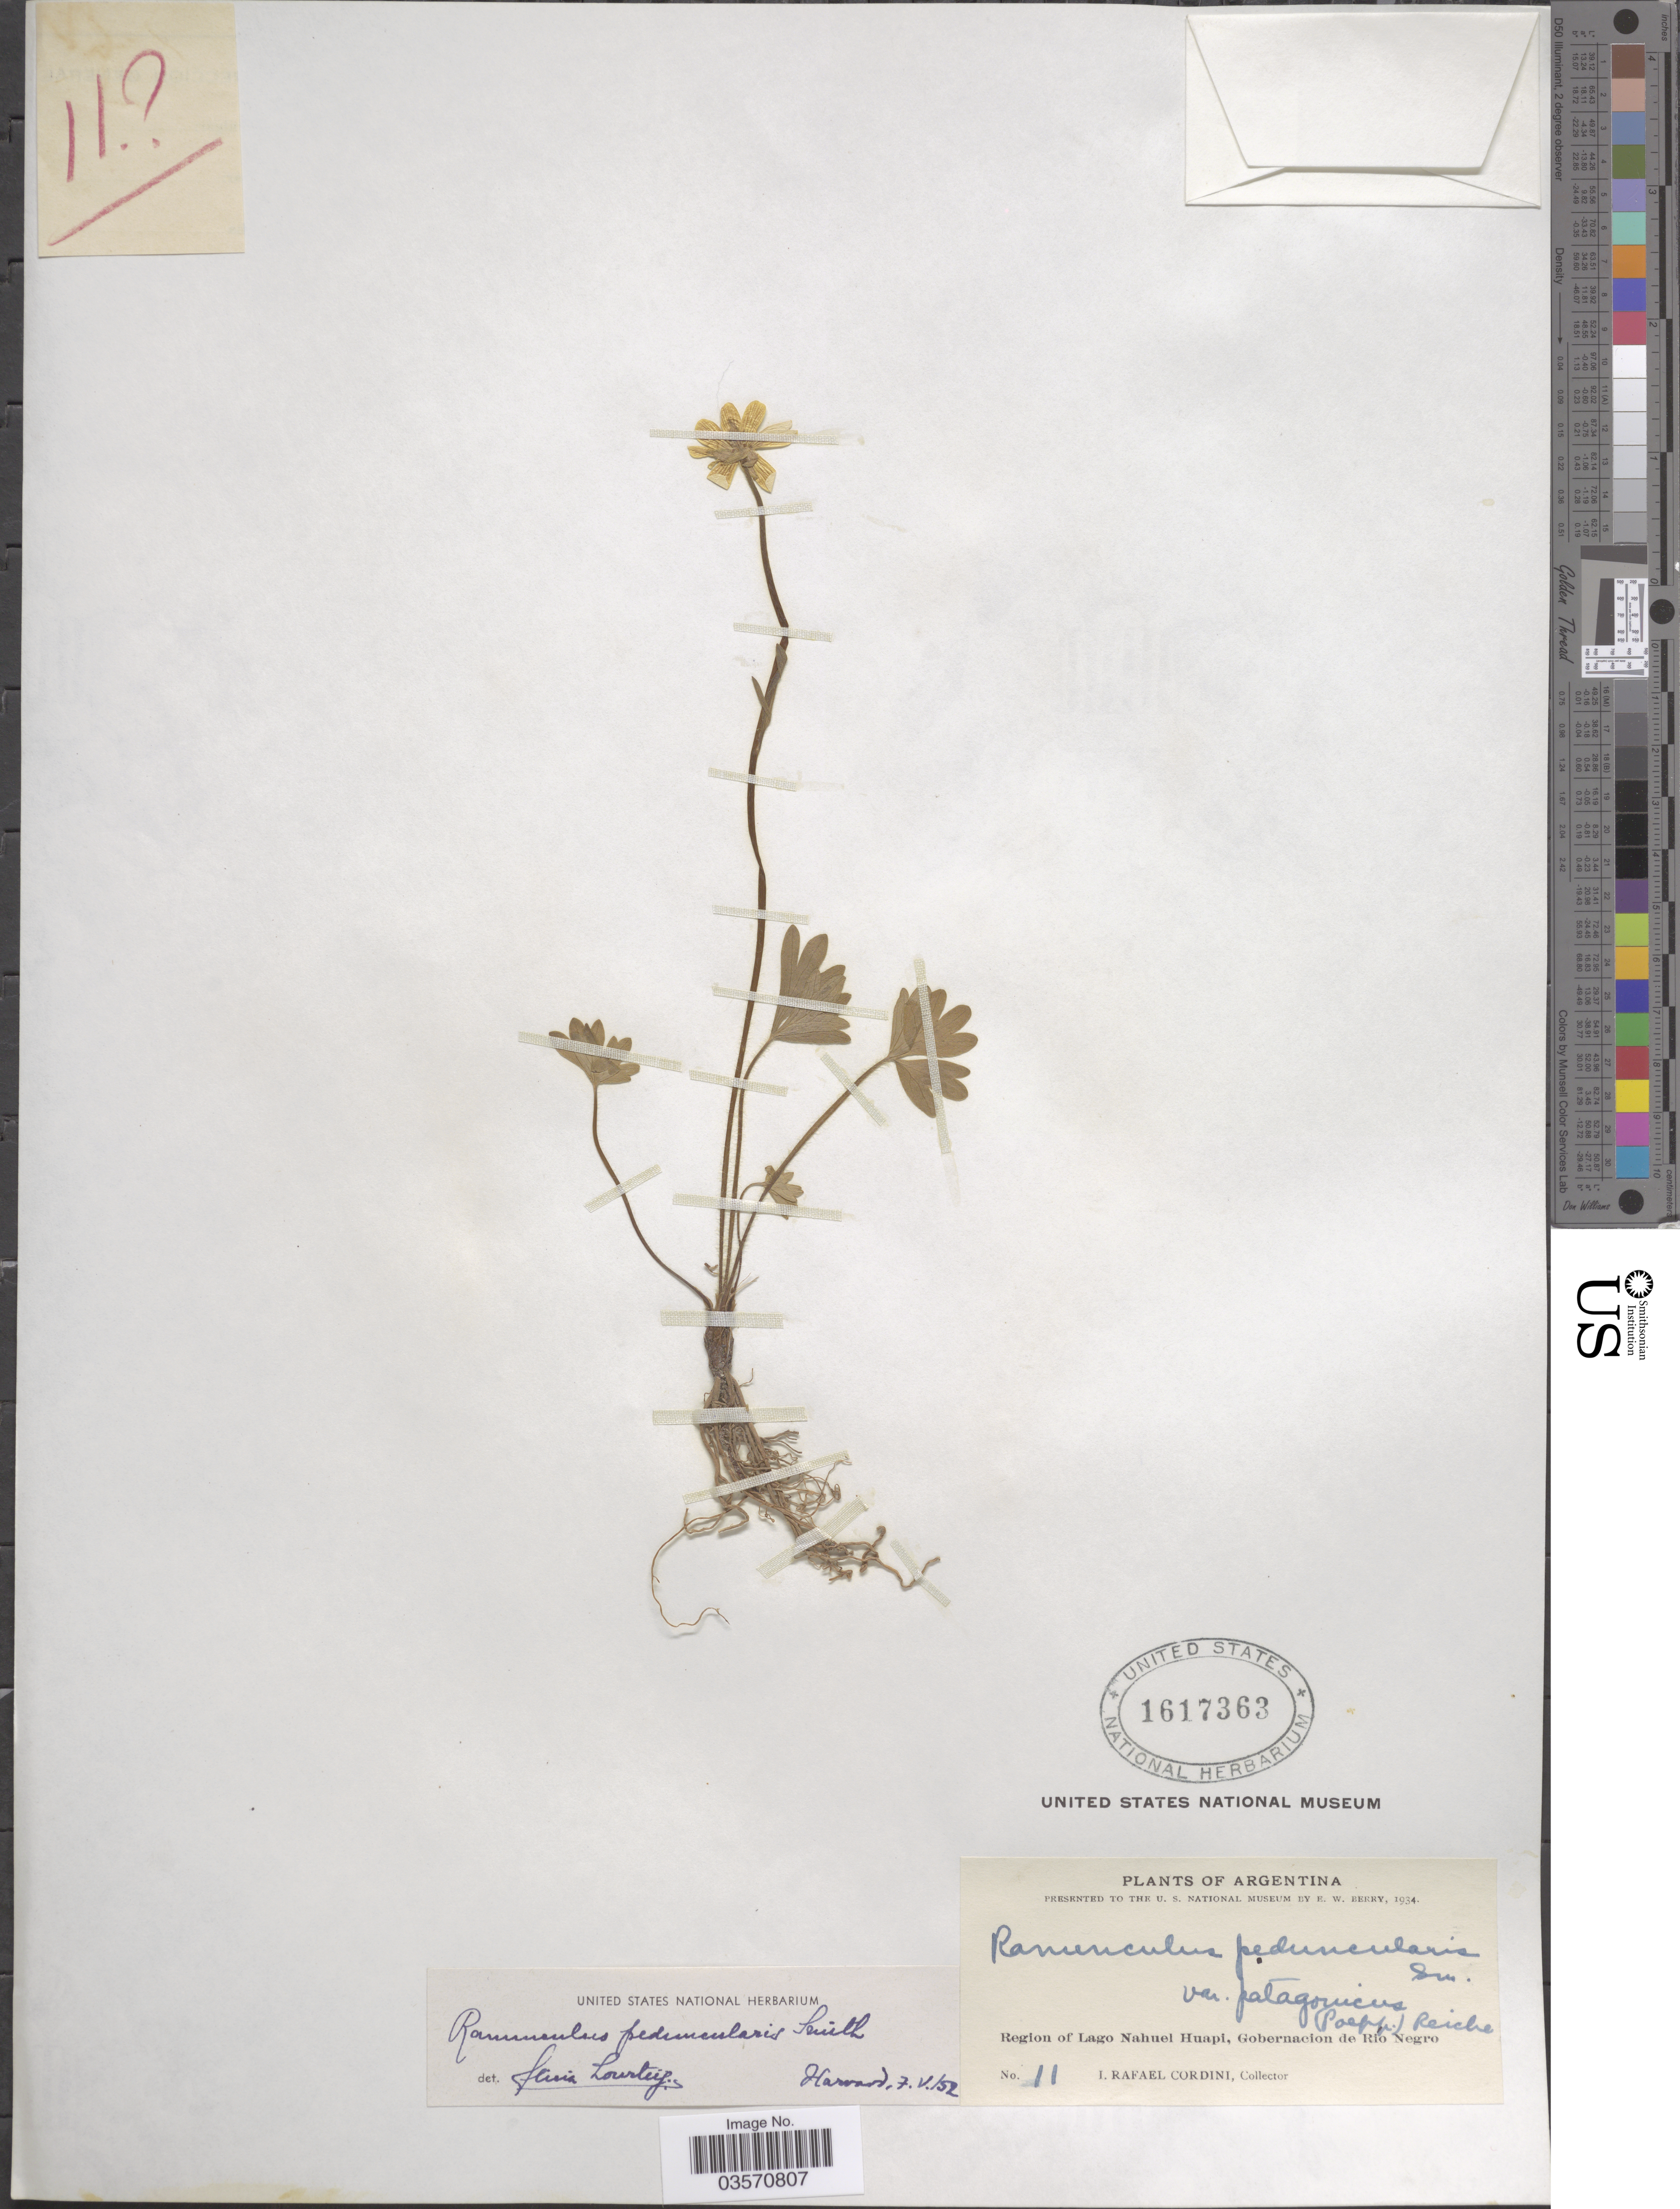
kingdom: Plantae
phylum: Tracheophyta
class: Magnoliopsida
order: Ranunculales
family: Ranunculaceae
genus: Ranunculus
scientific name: Ranunculus peduncularis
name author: Sm.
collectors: I. Cordini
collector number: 11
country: Argentina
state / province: Rio Negro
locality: Region of Lago Nahuel Haupi, Gobernacion de Río Negro.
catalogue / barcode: US 1617363